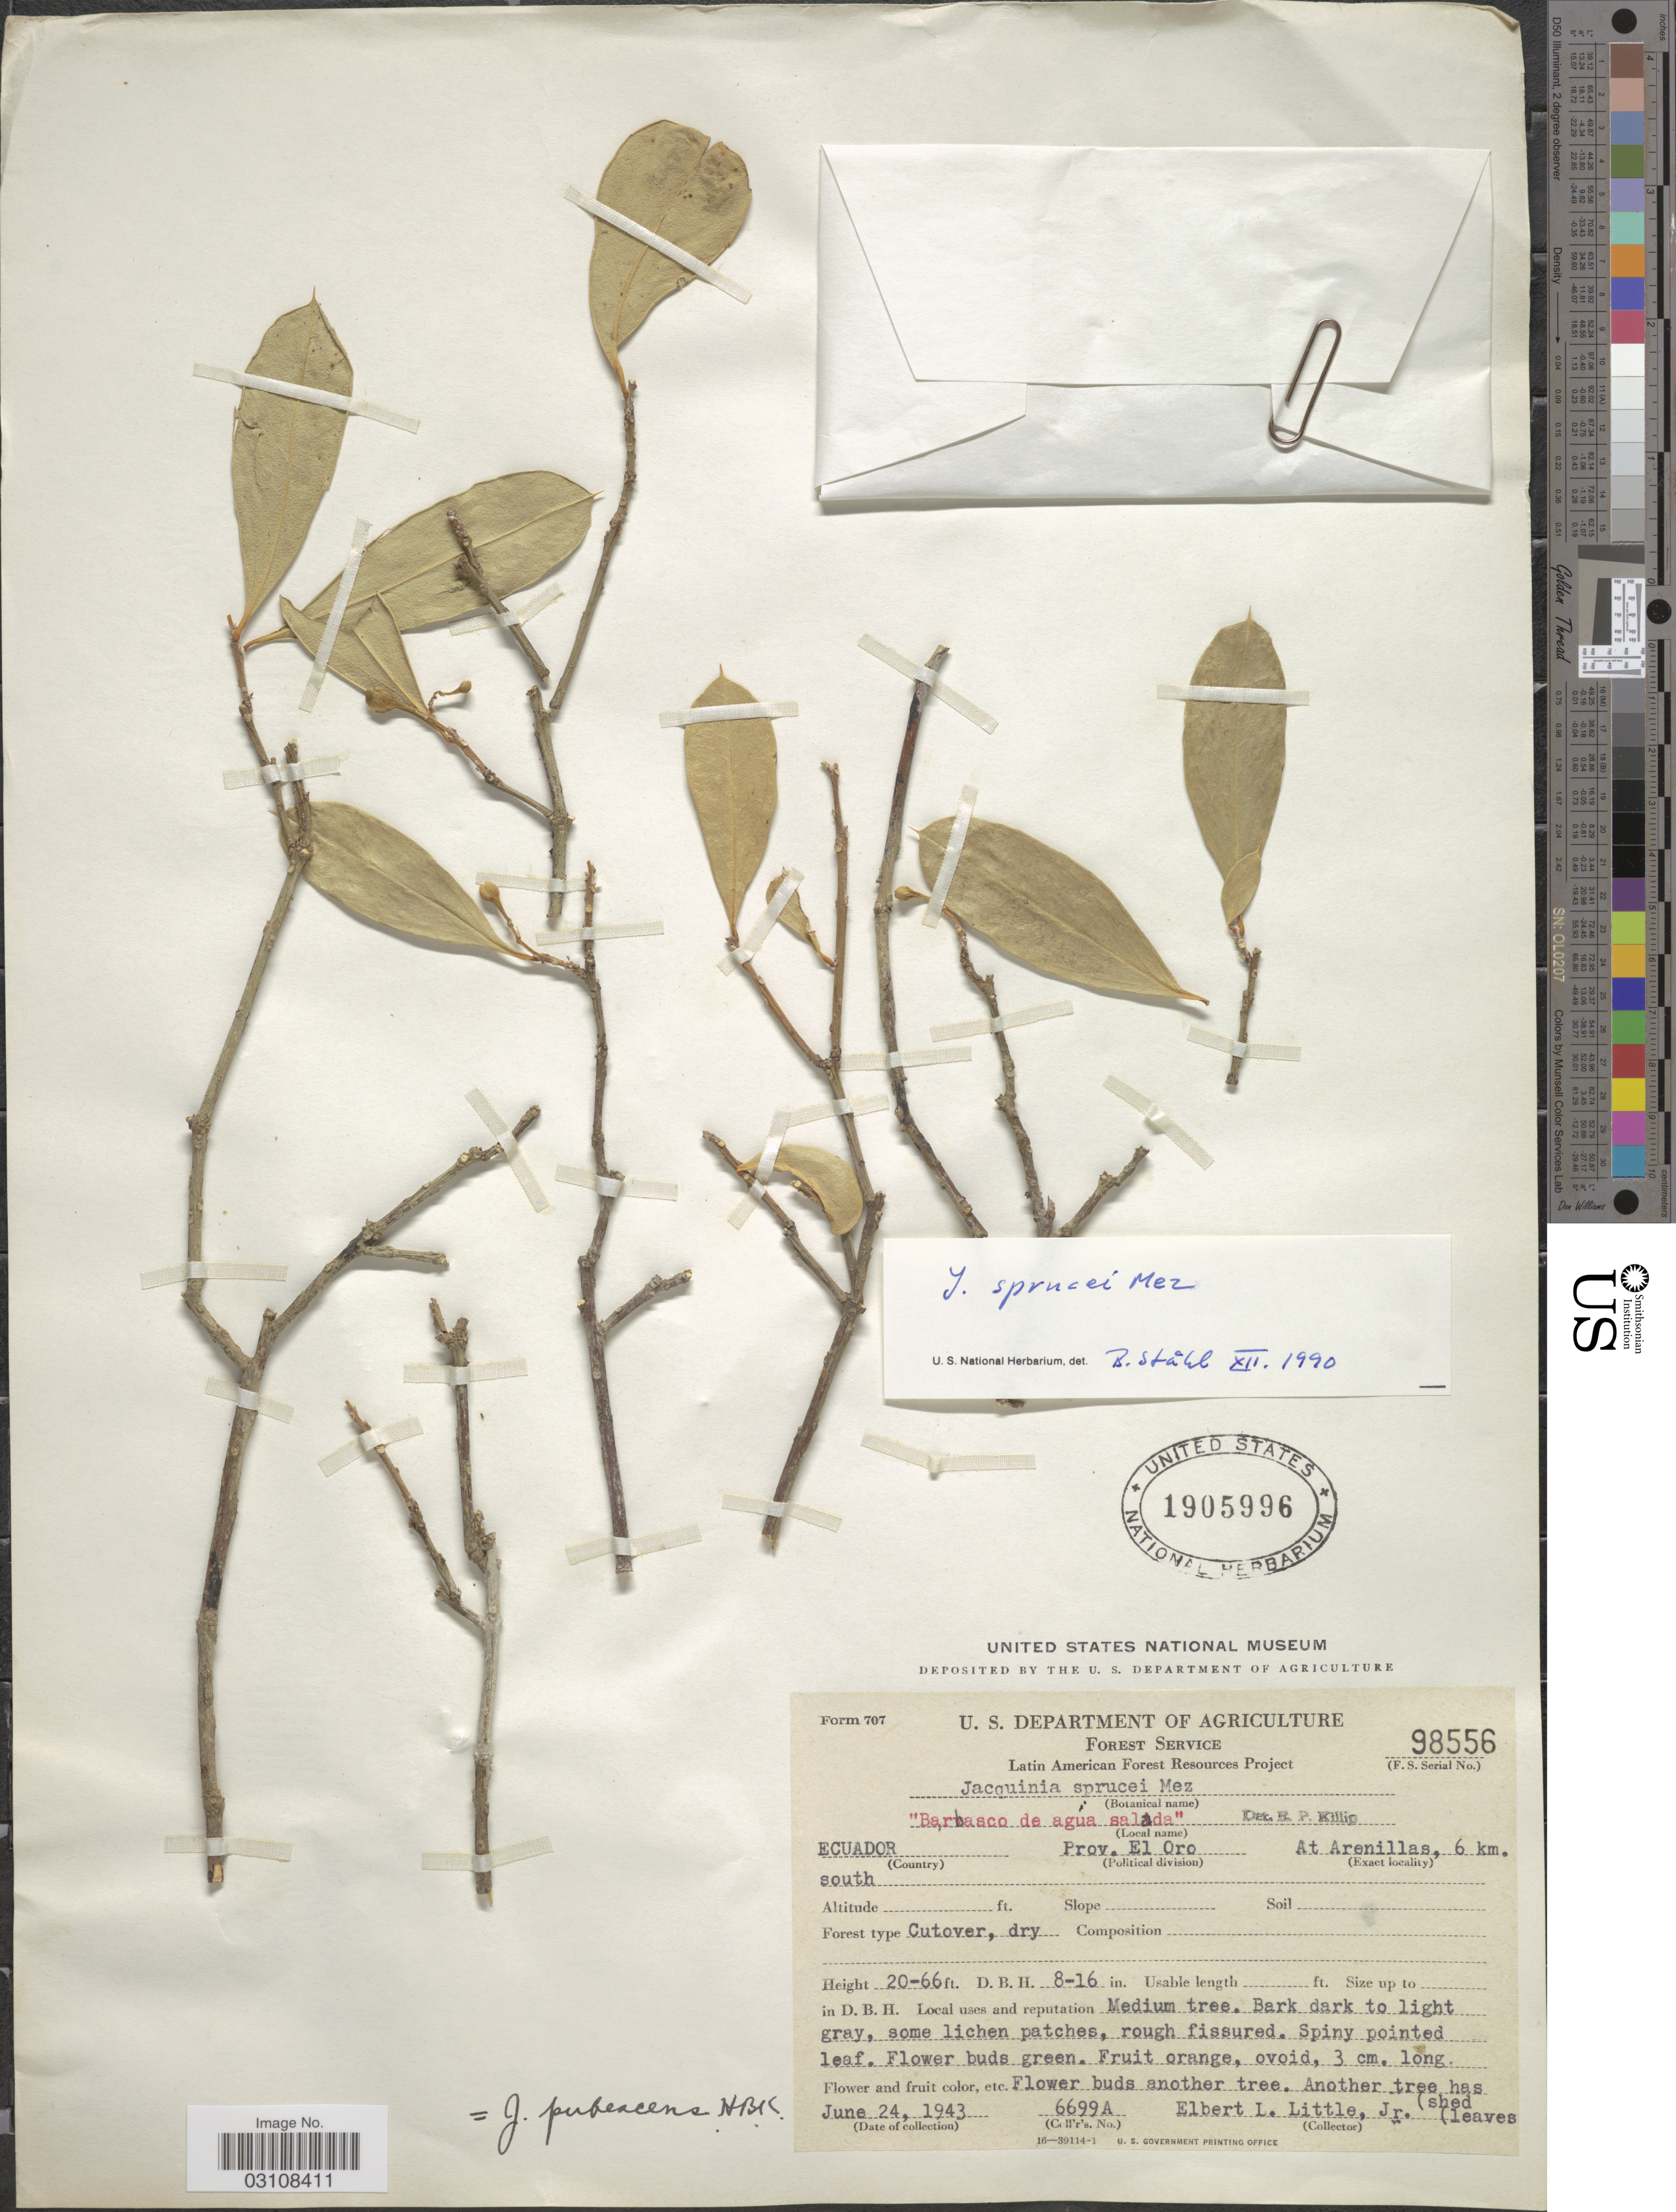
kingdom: Plantae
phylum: Tracheophyta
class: Magnoliopsida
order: Ericales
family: Primulaceae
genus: Bonellia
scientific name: Bonellia sprucei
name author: (Mez) B. Ståhl & Källersjö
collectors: E. L. Little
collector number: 6699A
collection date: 1943-06-24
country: Ecuador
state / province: El Oro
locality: At Arenillas, 6 km south.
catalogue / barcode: US 1905996